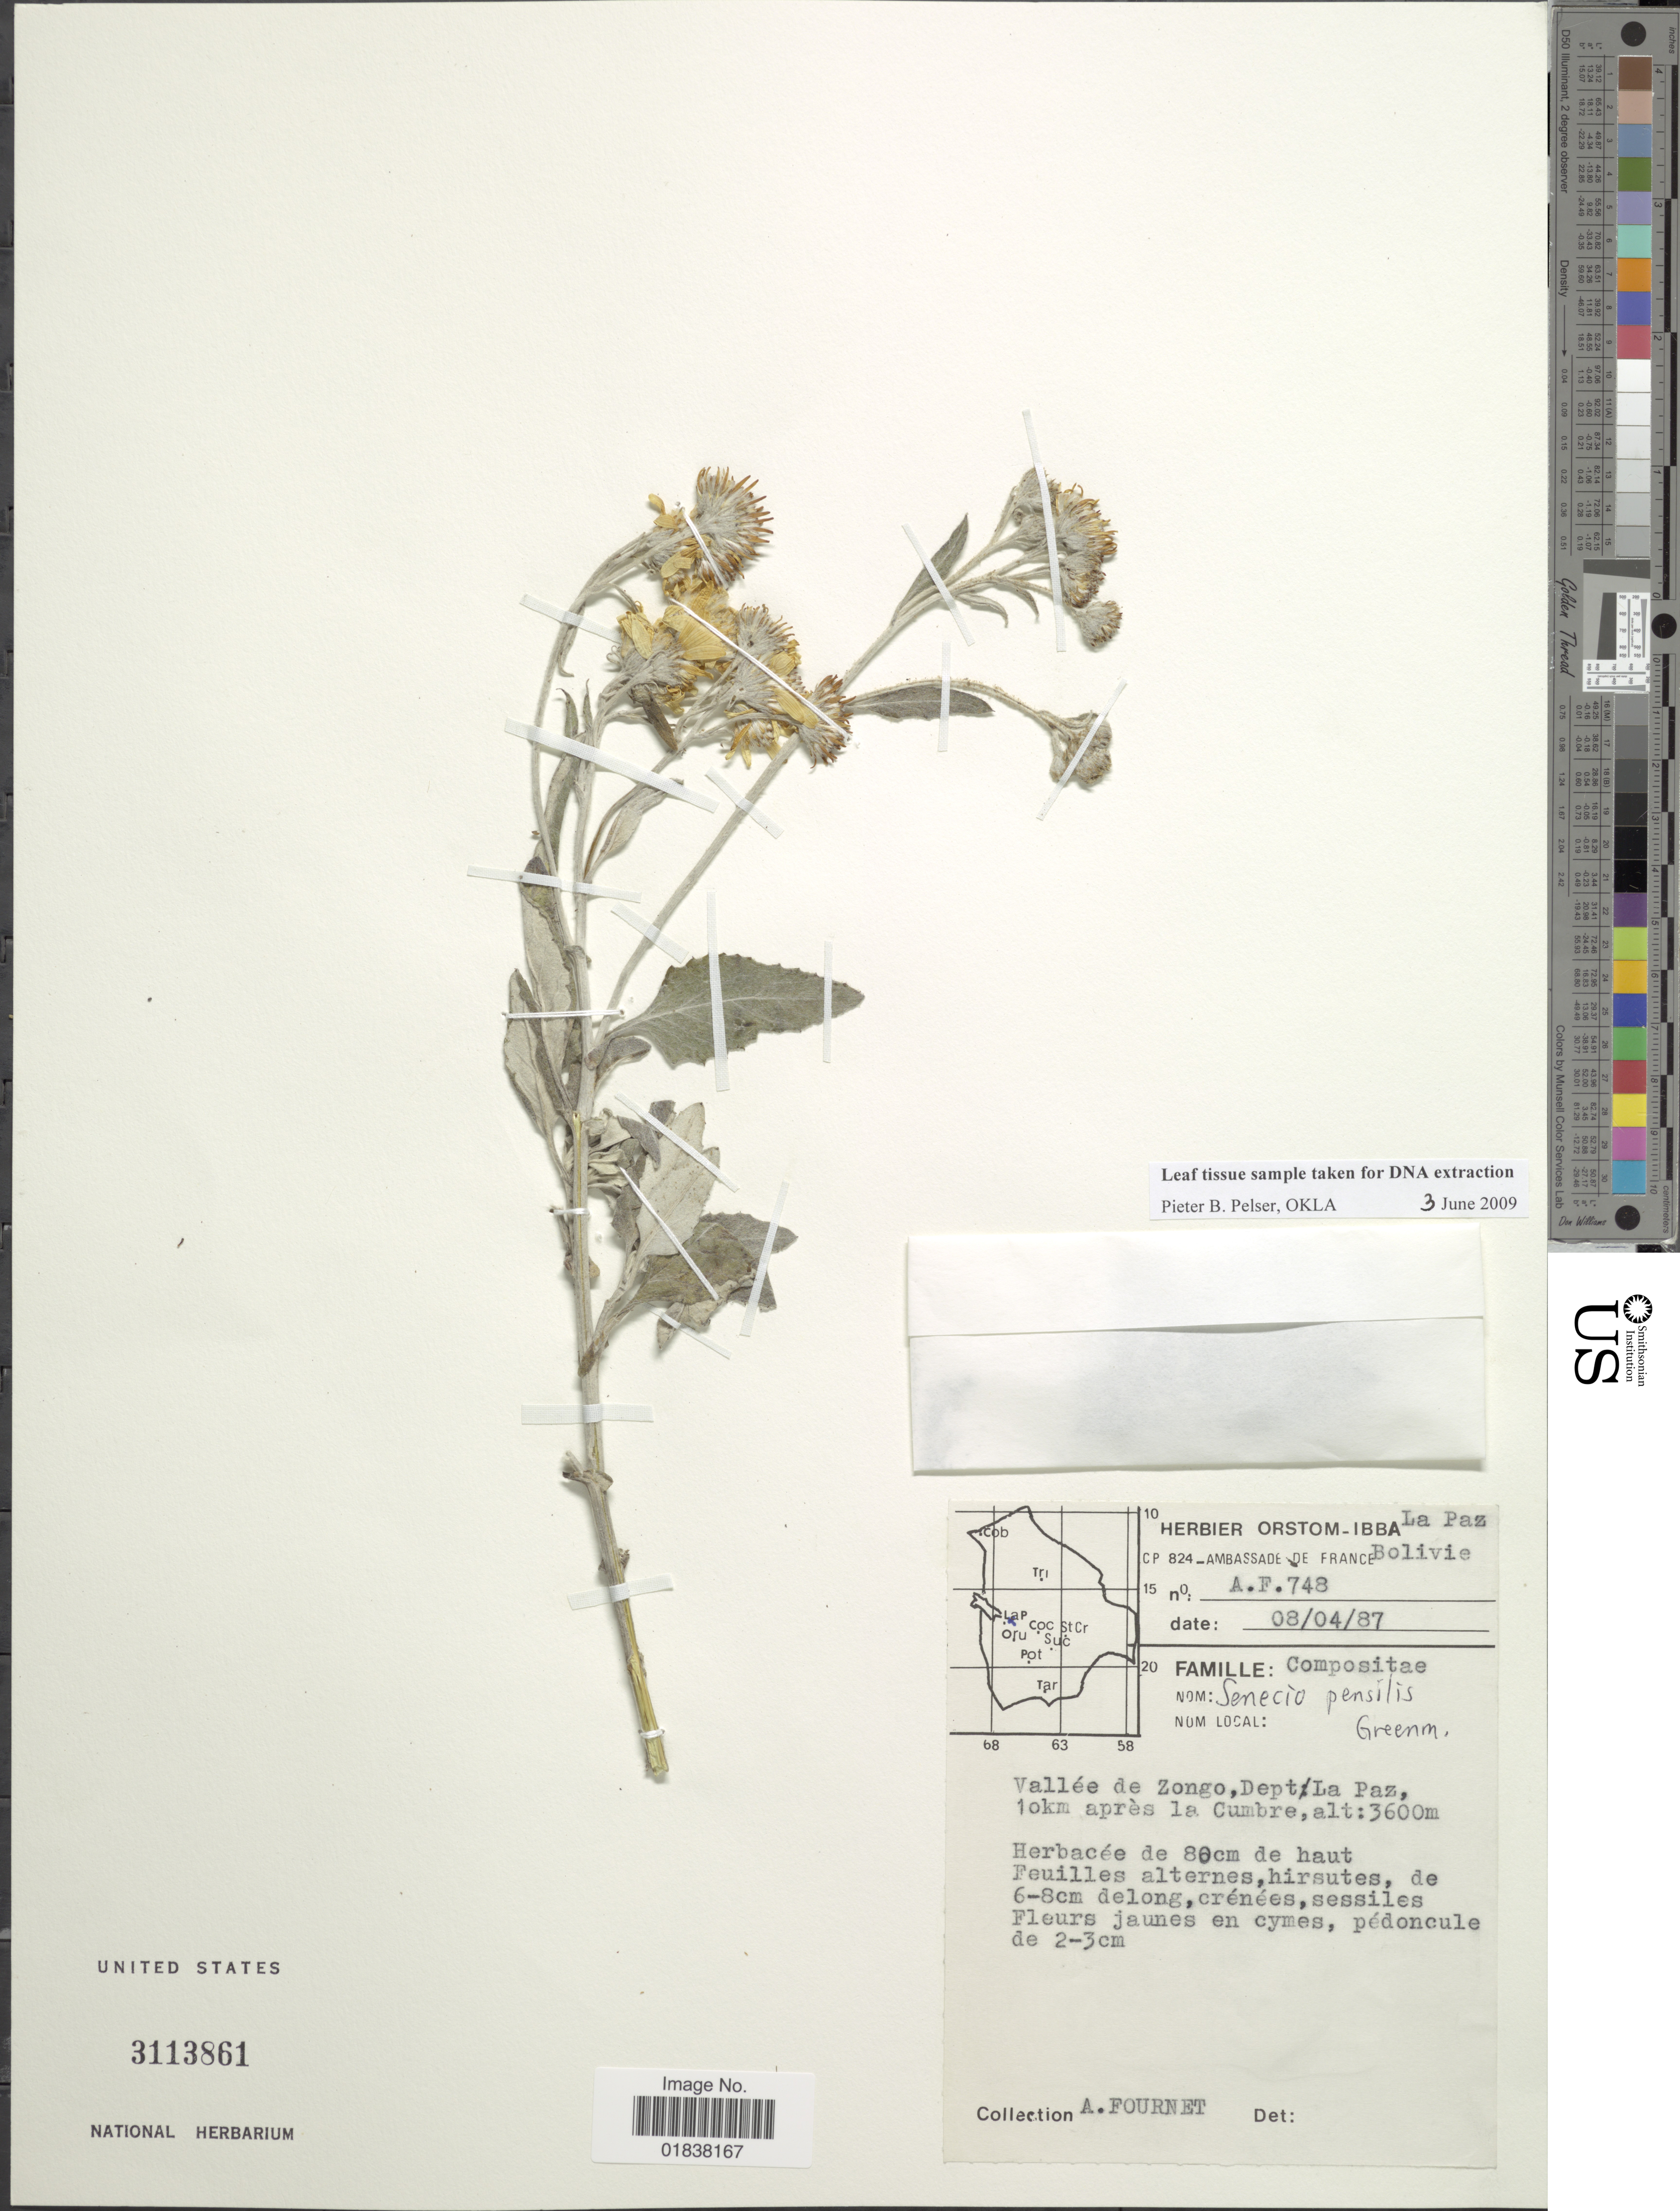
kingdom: Plantae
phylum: Tracheophyta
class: Magnoliopsida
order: Asterales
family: Asteraceae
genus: Senecio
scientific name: Senecio pensilis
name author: Greenm.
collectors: A. Fournet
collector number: AF748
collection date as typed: Transcribed d/m/y: 8/4/87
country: Bolivia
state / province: La Paz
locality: Vallee de Zongo, 10 km apres la Cumbre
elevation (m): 3600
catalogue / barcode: US 3113861